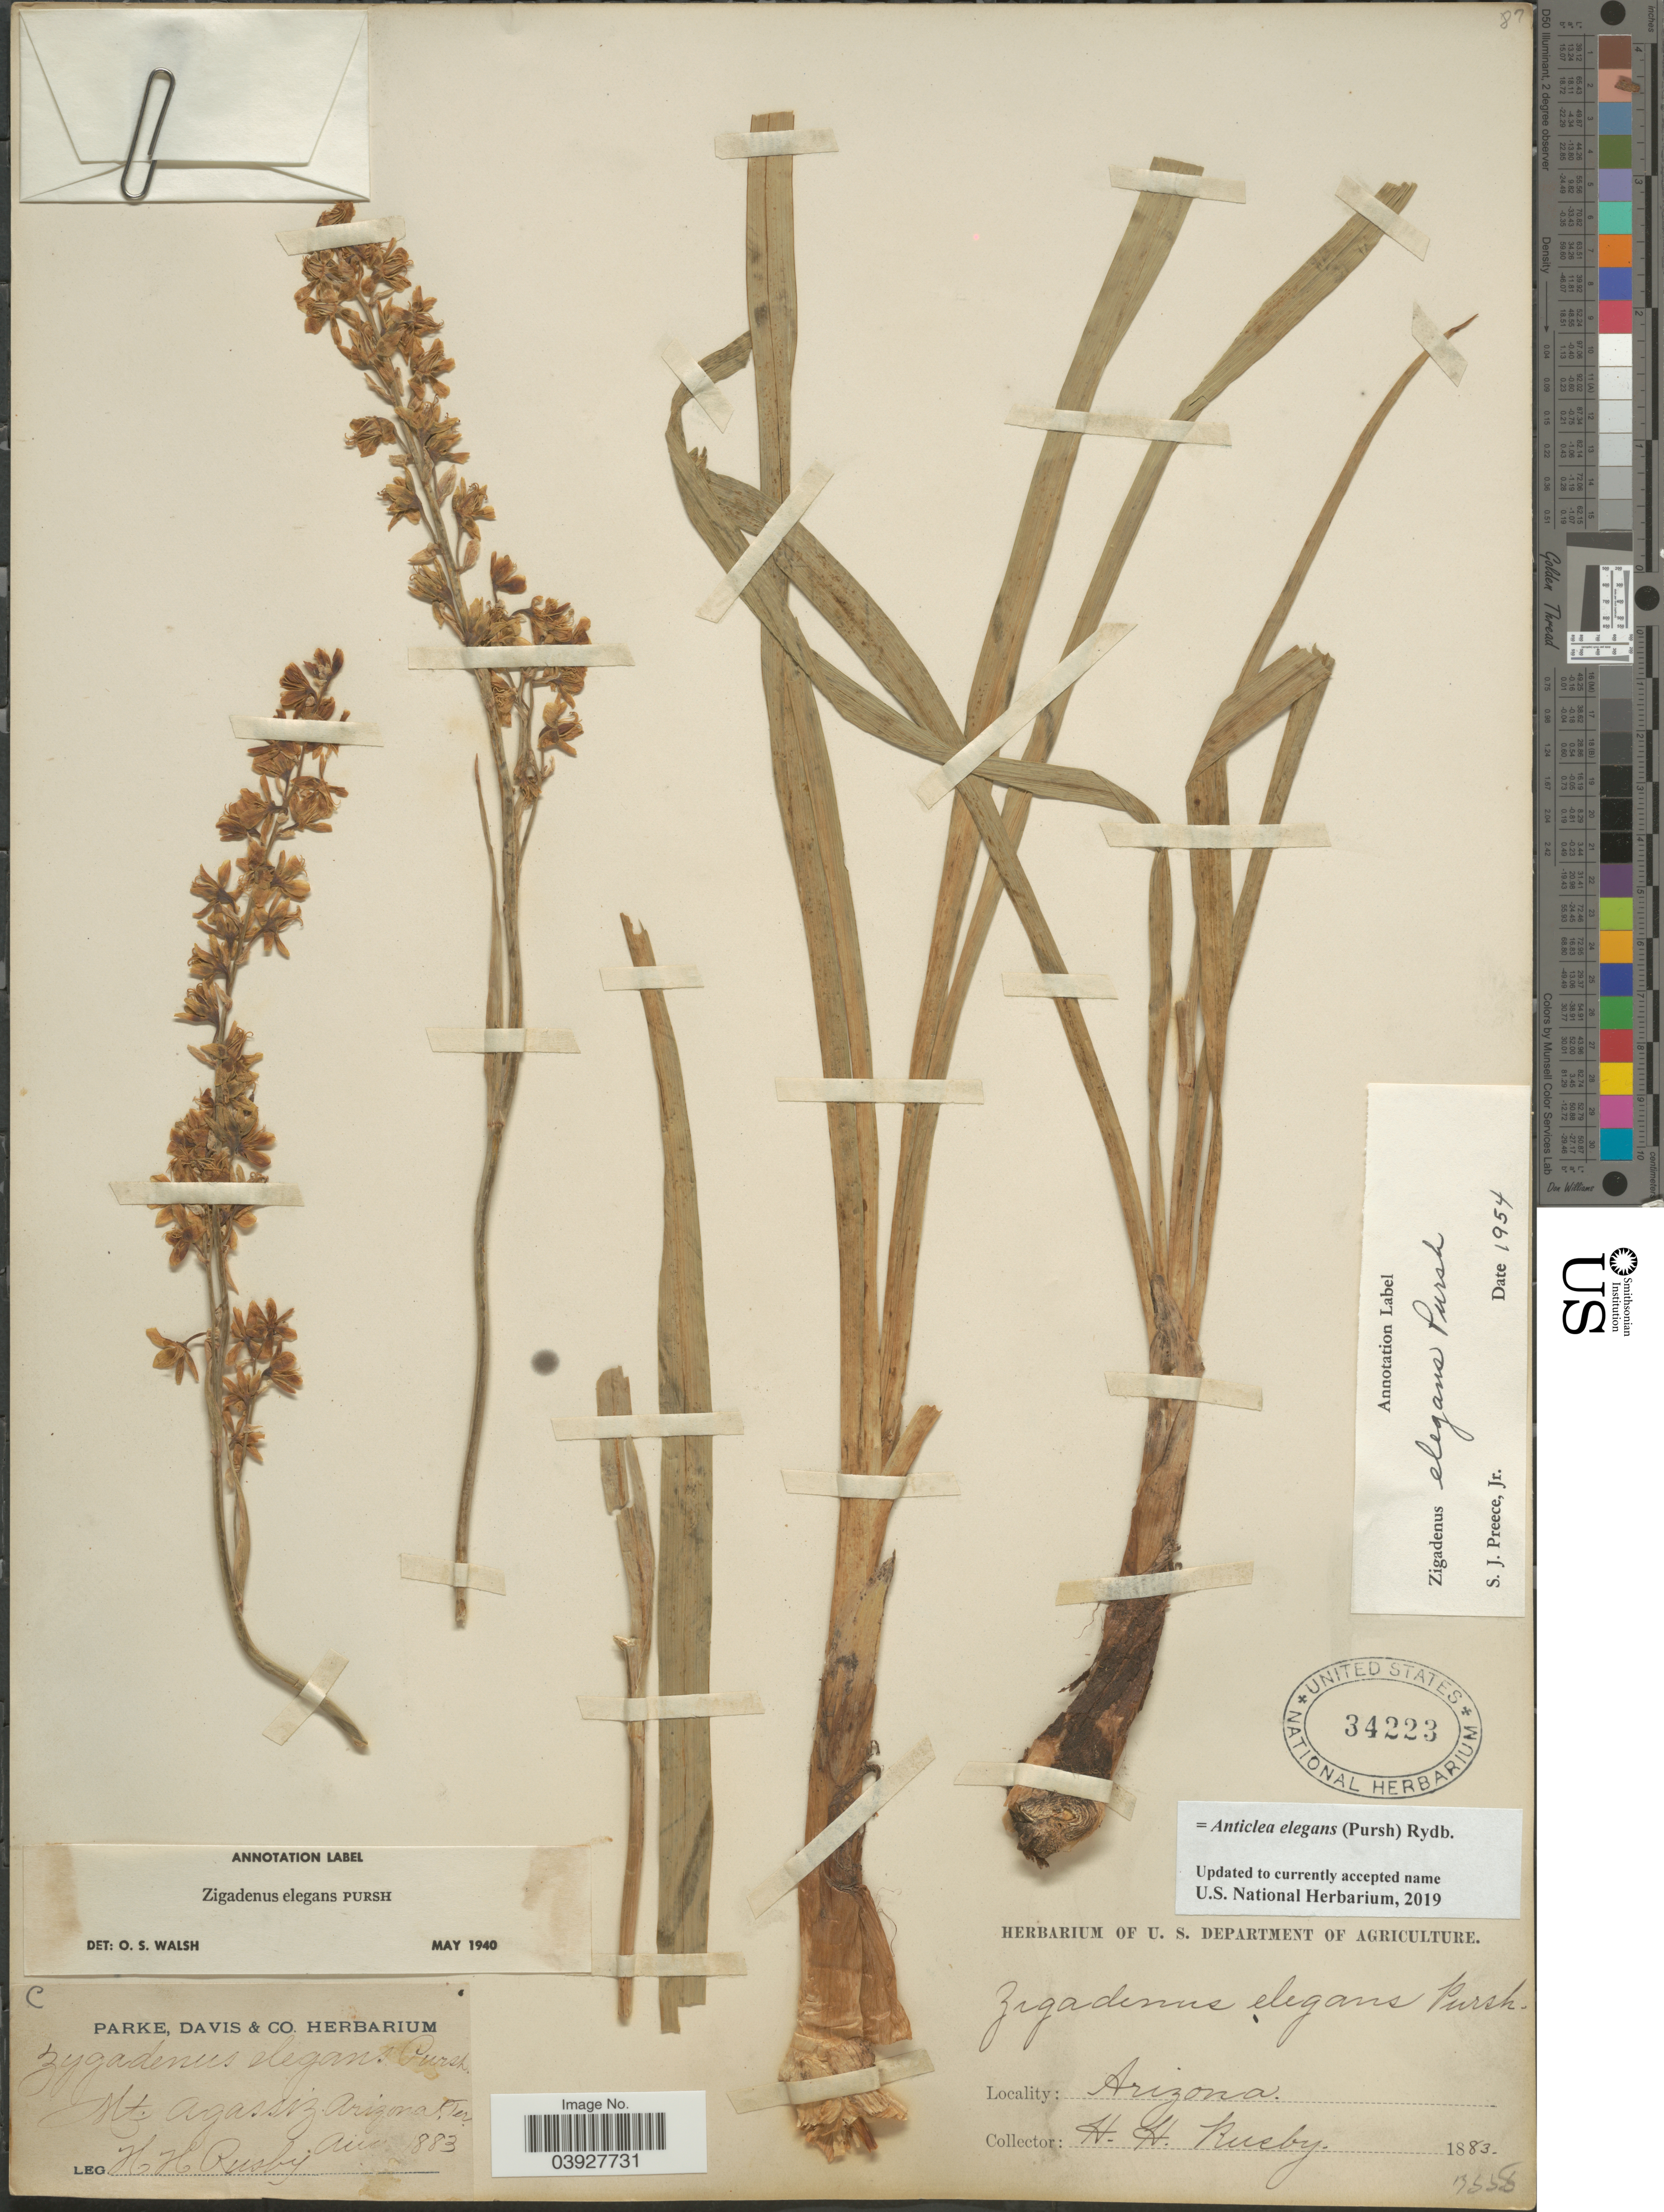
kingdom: Plantae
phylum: Tracheophyta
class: Liliopsida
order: Liliales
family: Melanthiaceae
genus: Anticlea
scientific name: Anticlea elegans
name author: (Pursh) Rydb.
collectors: H. H. Rusby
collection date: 1883-08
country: United States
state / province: Arizona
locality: Mt. Agassiz.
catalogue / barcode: US 34223